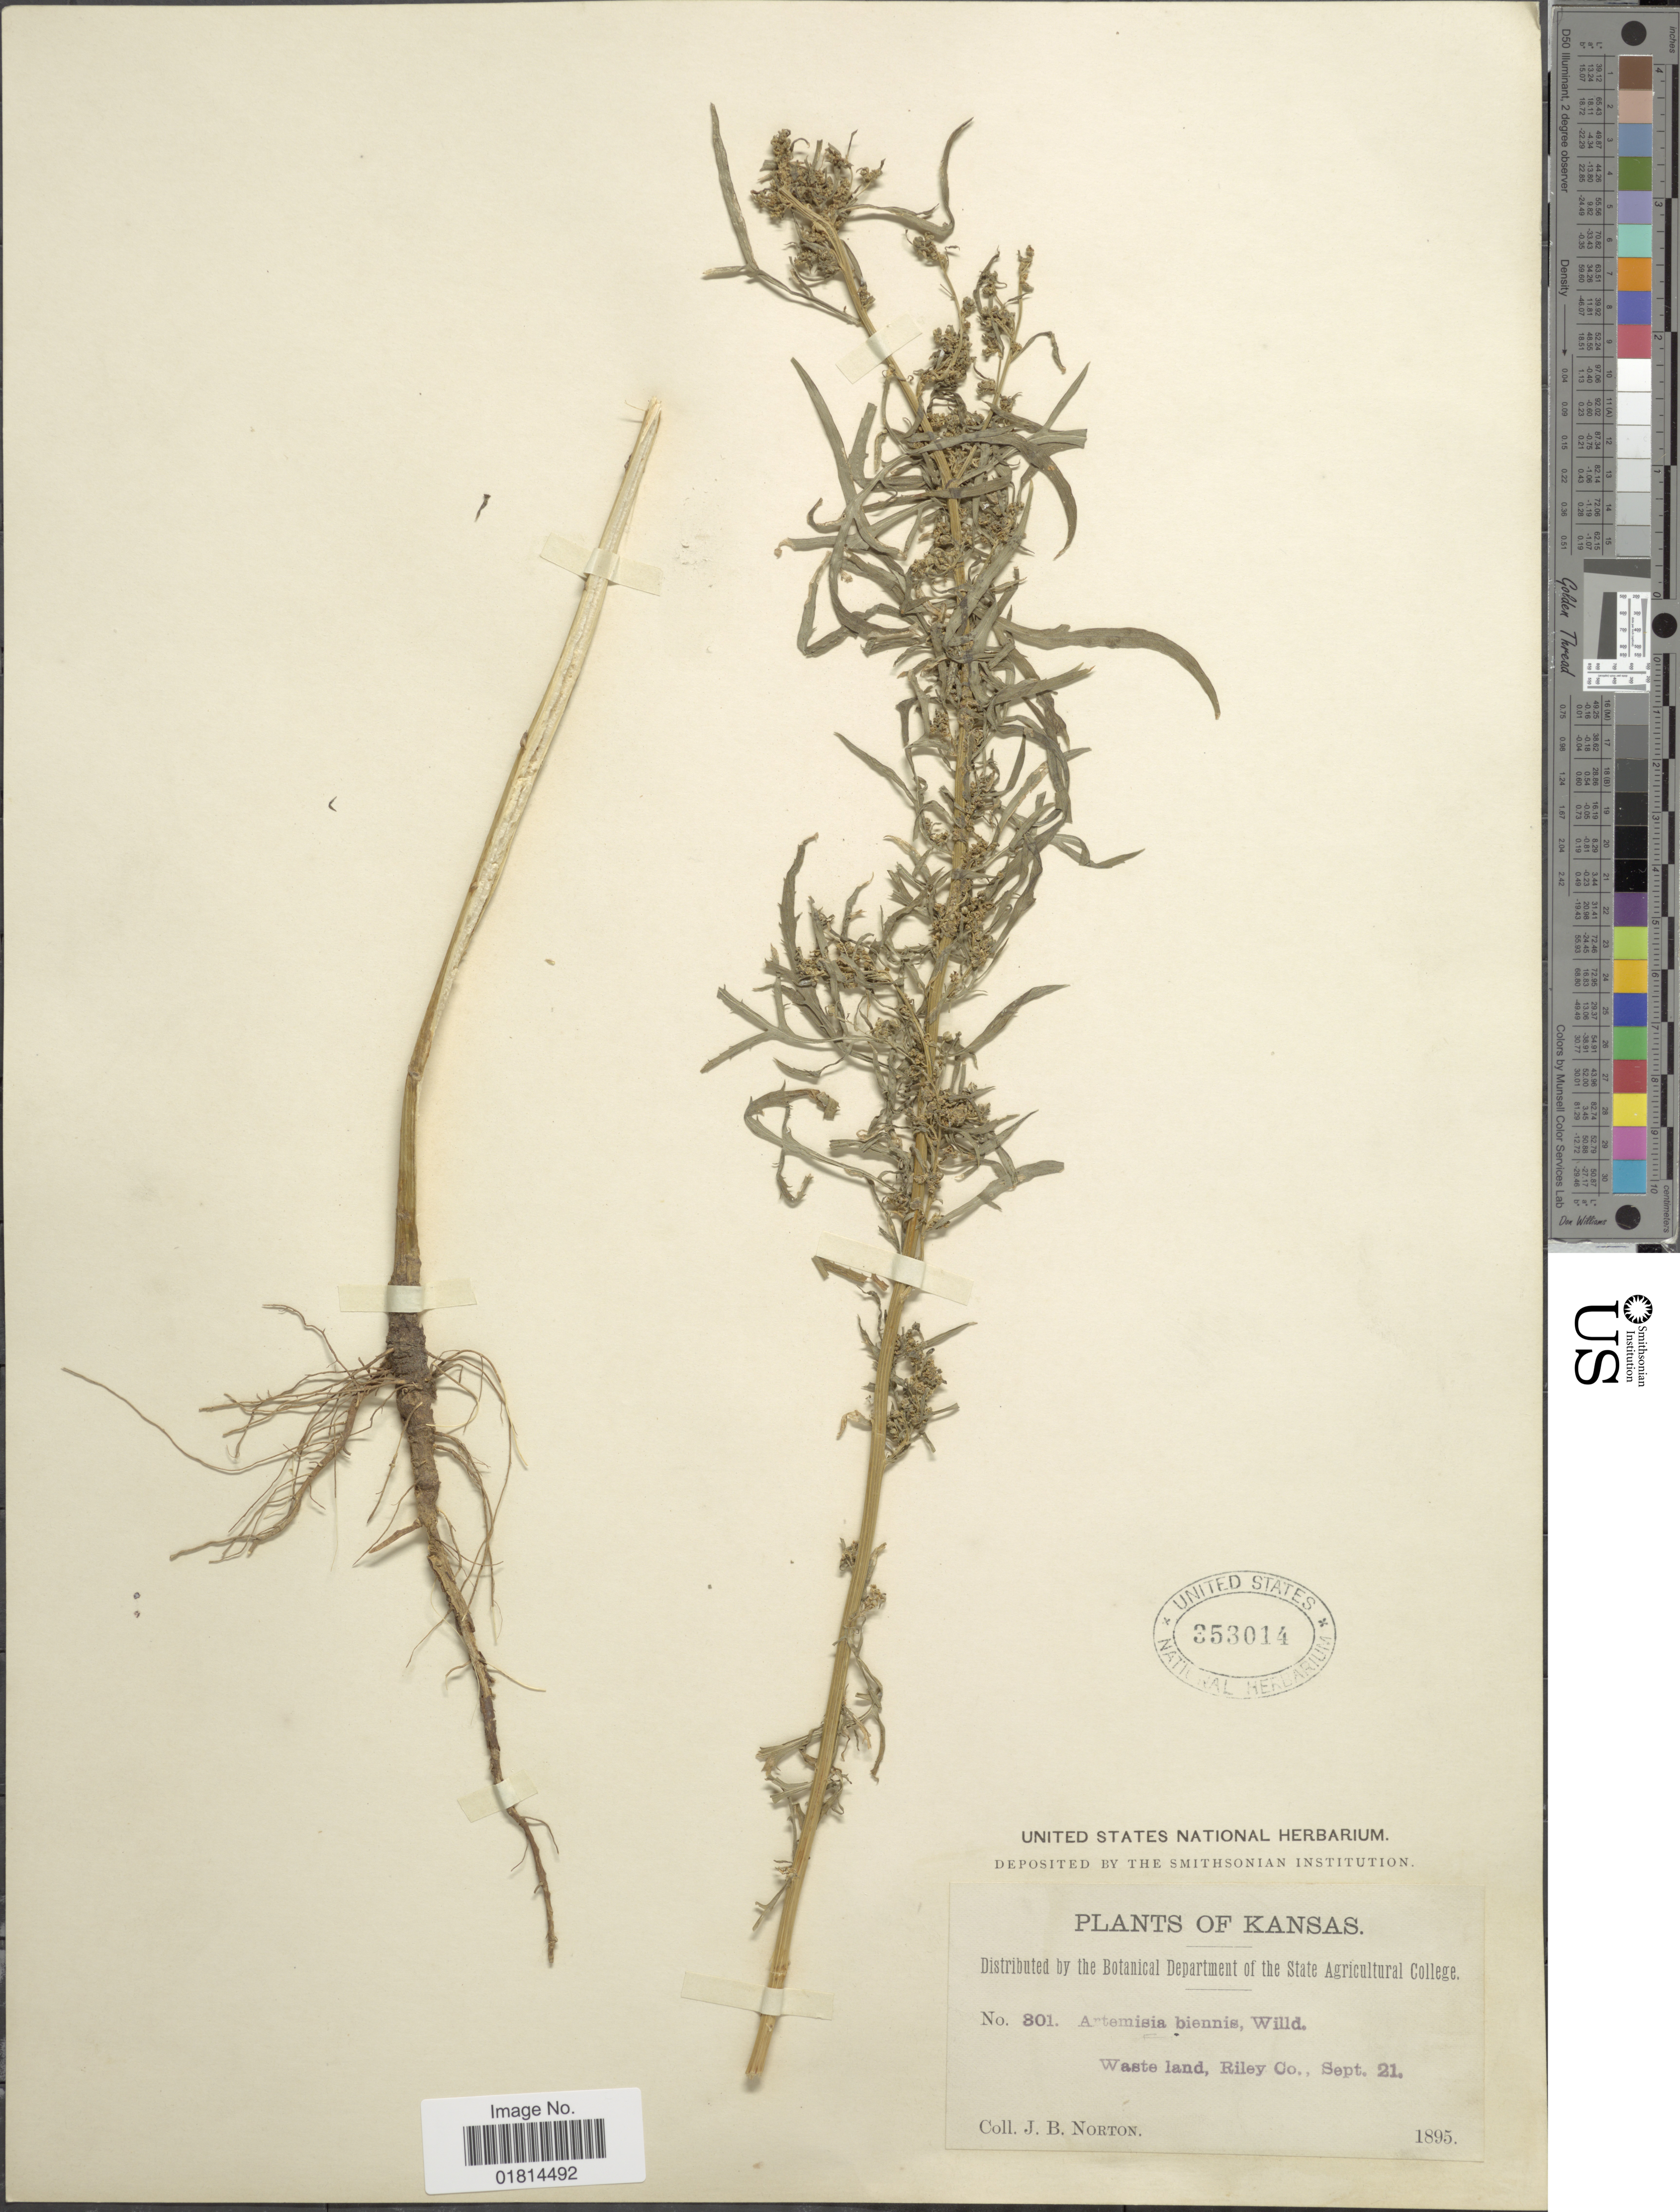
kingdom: Plantae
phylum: Tracheophyta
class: Magnoliopsida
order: Asterales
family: Asteraceae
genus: Artemisia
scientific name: Artemisia biennis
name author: Willd.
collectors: J. B. Norton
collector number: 301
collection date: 1895-09-21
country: United States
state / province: Kansas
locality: Waste land, Riley Co.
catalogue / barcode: US 353014